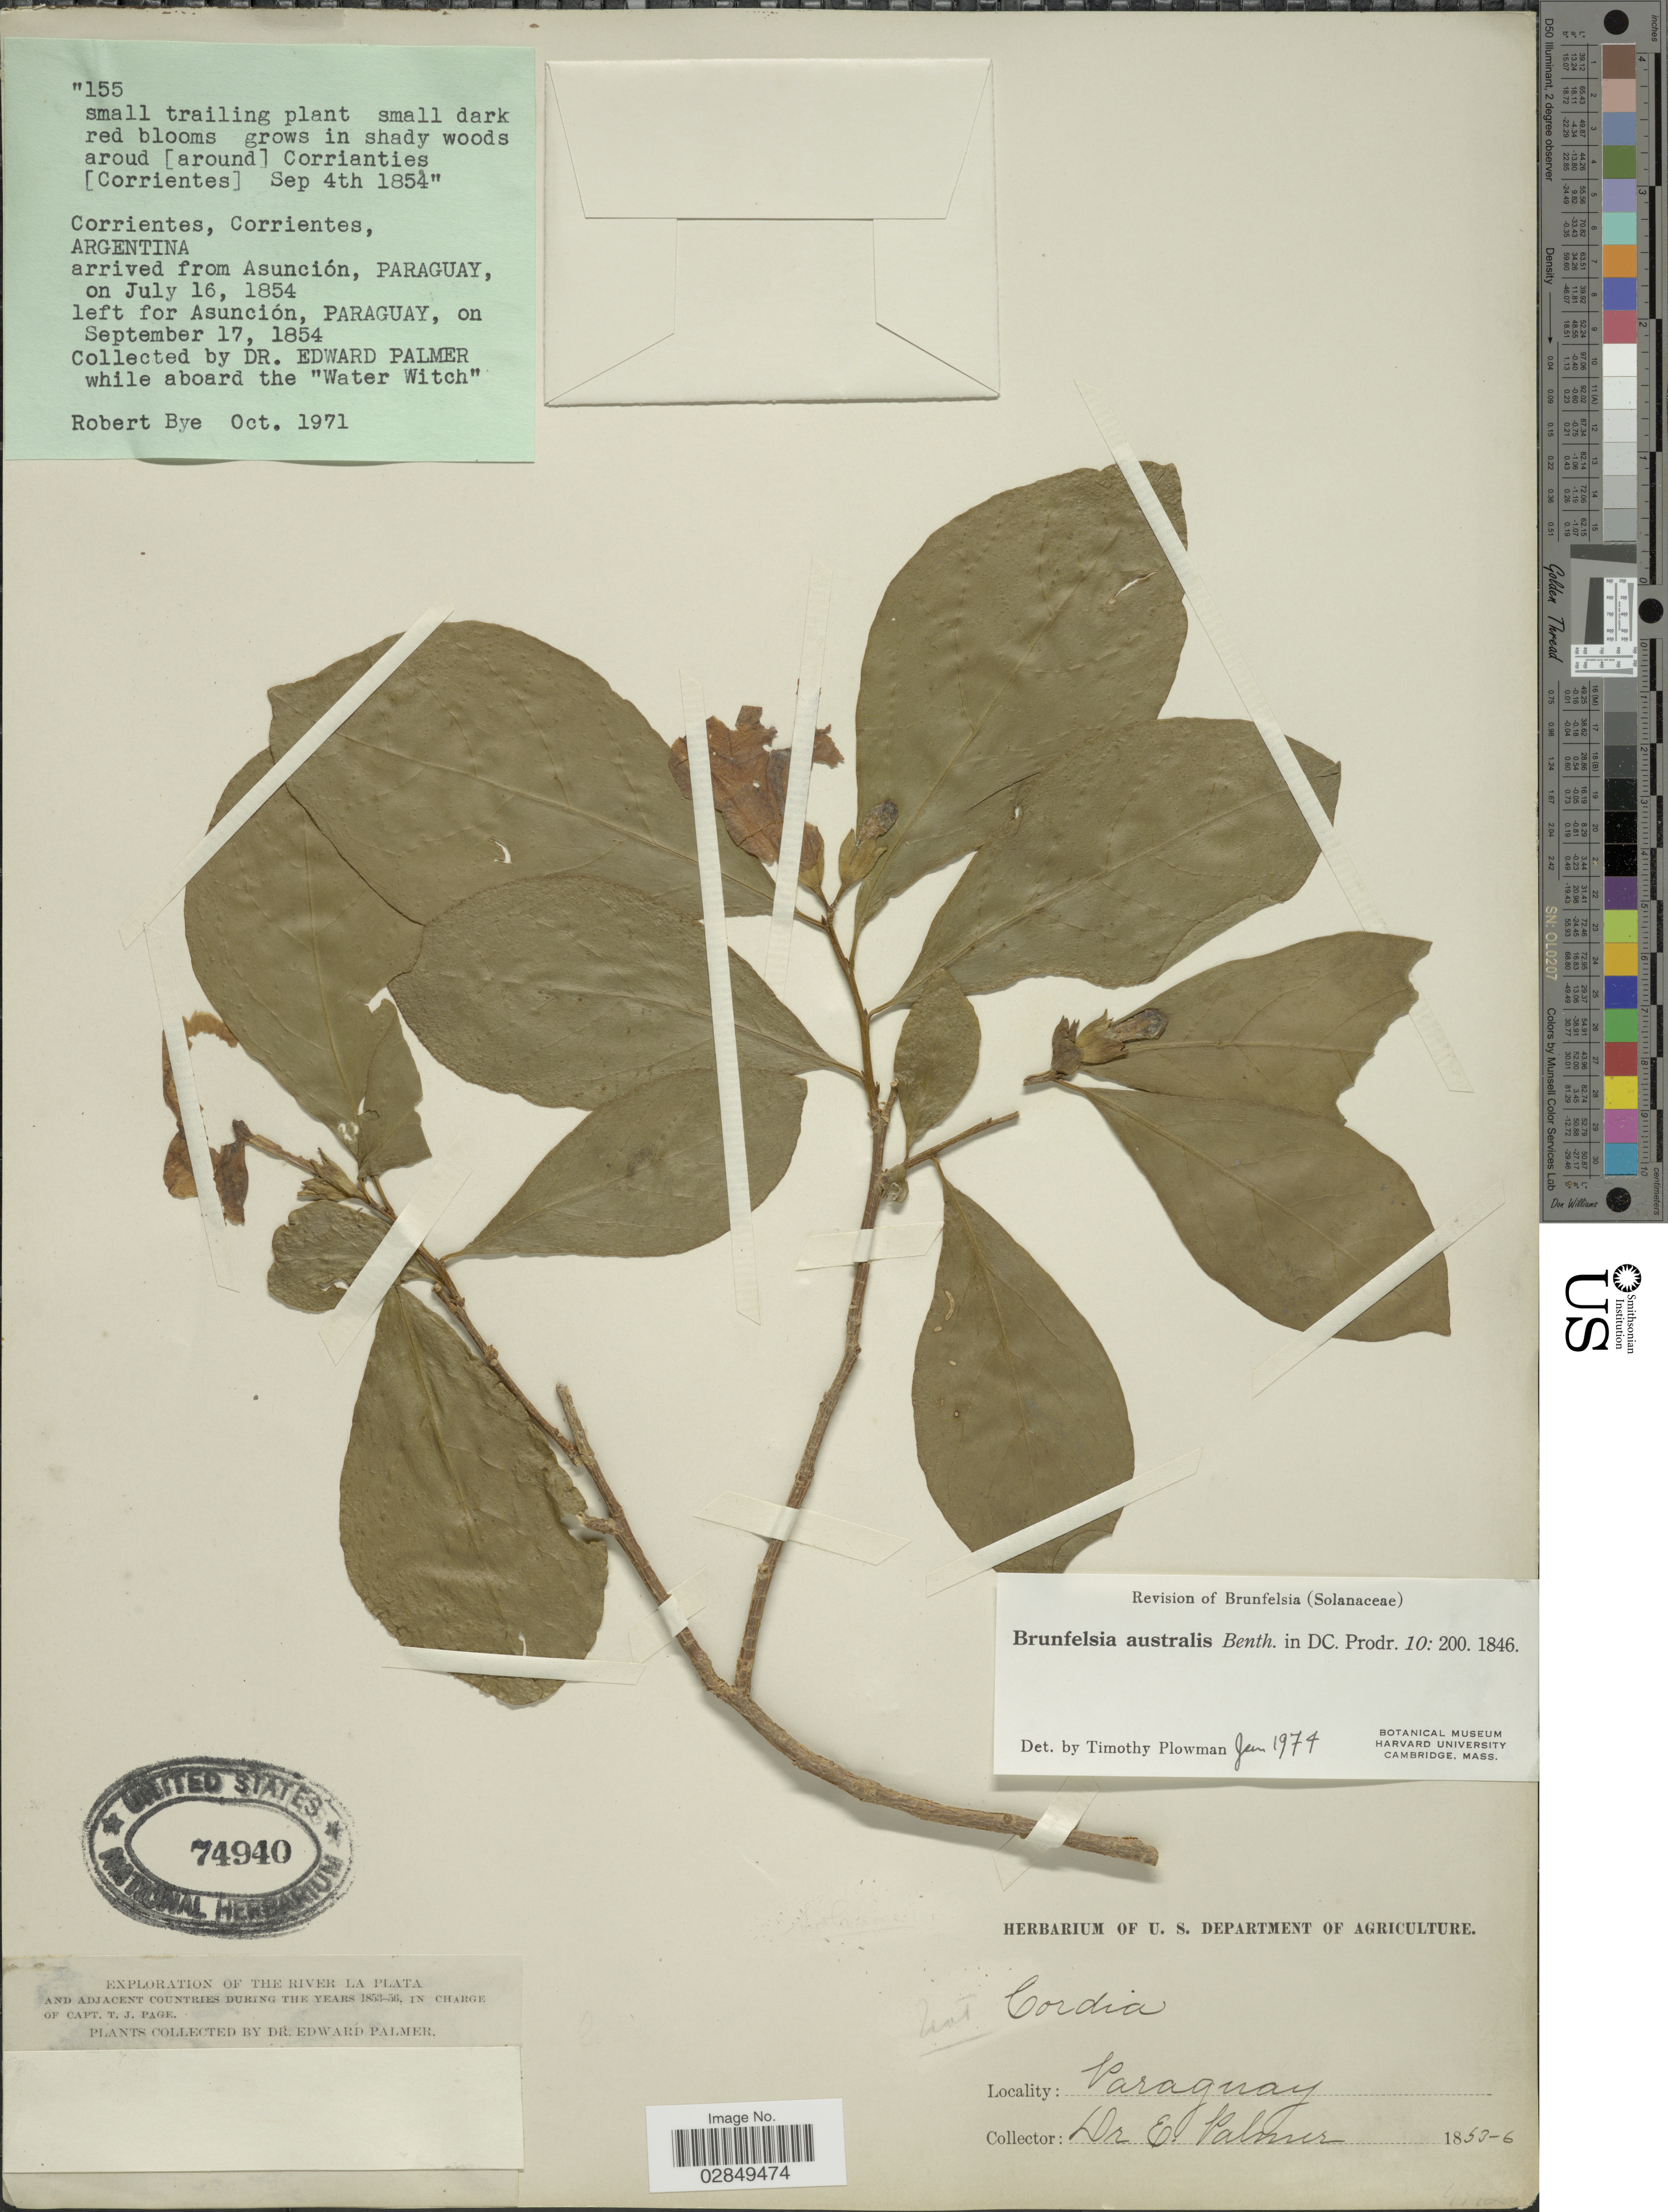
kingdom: Plantae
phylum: Tracheophyta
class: Magnoliopsida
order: Solanales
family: Solanaceae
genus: Brunfelsia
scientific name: Brunfelsia australis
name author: Benth.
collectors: E. Palmer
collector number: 155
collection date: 1853/1856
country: Argentina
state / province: Corrientes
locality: Shady woods aroud [around] Corrianties [Corrientes].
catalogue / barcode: US 74940